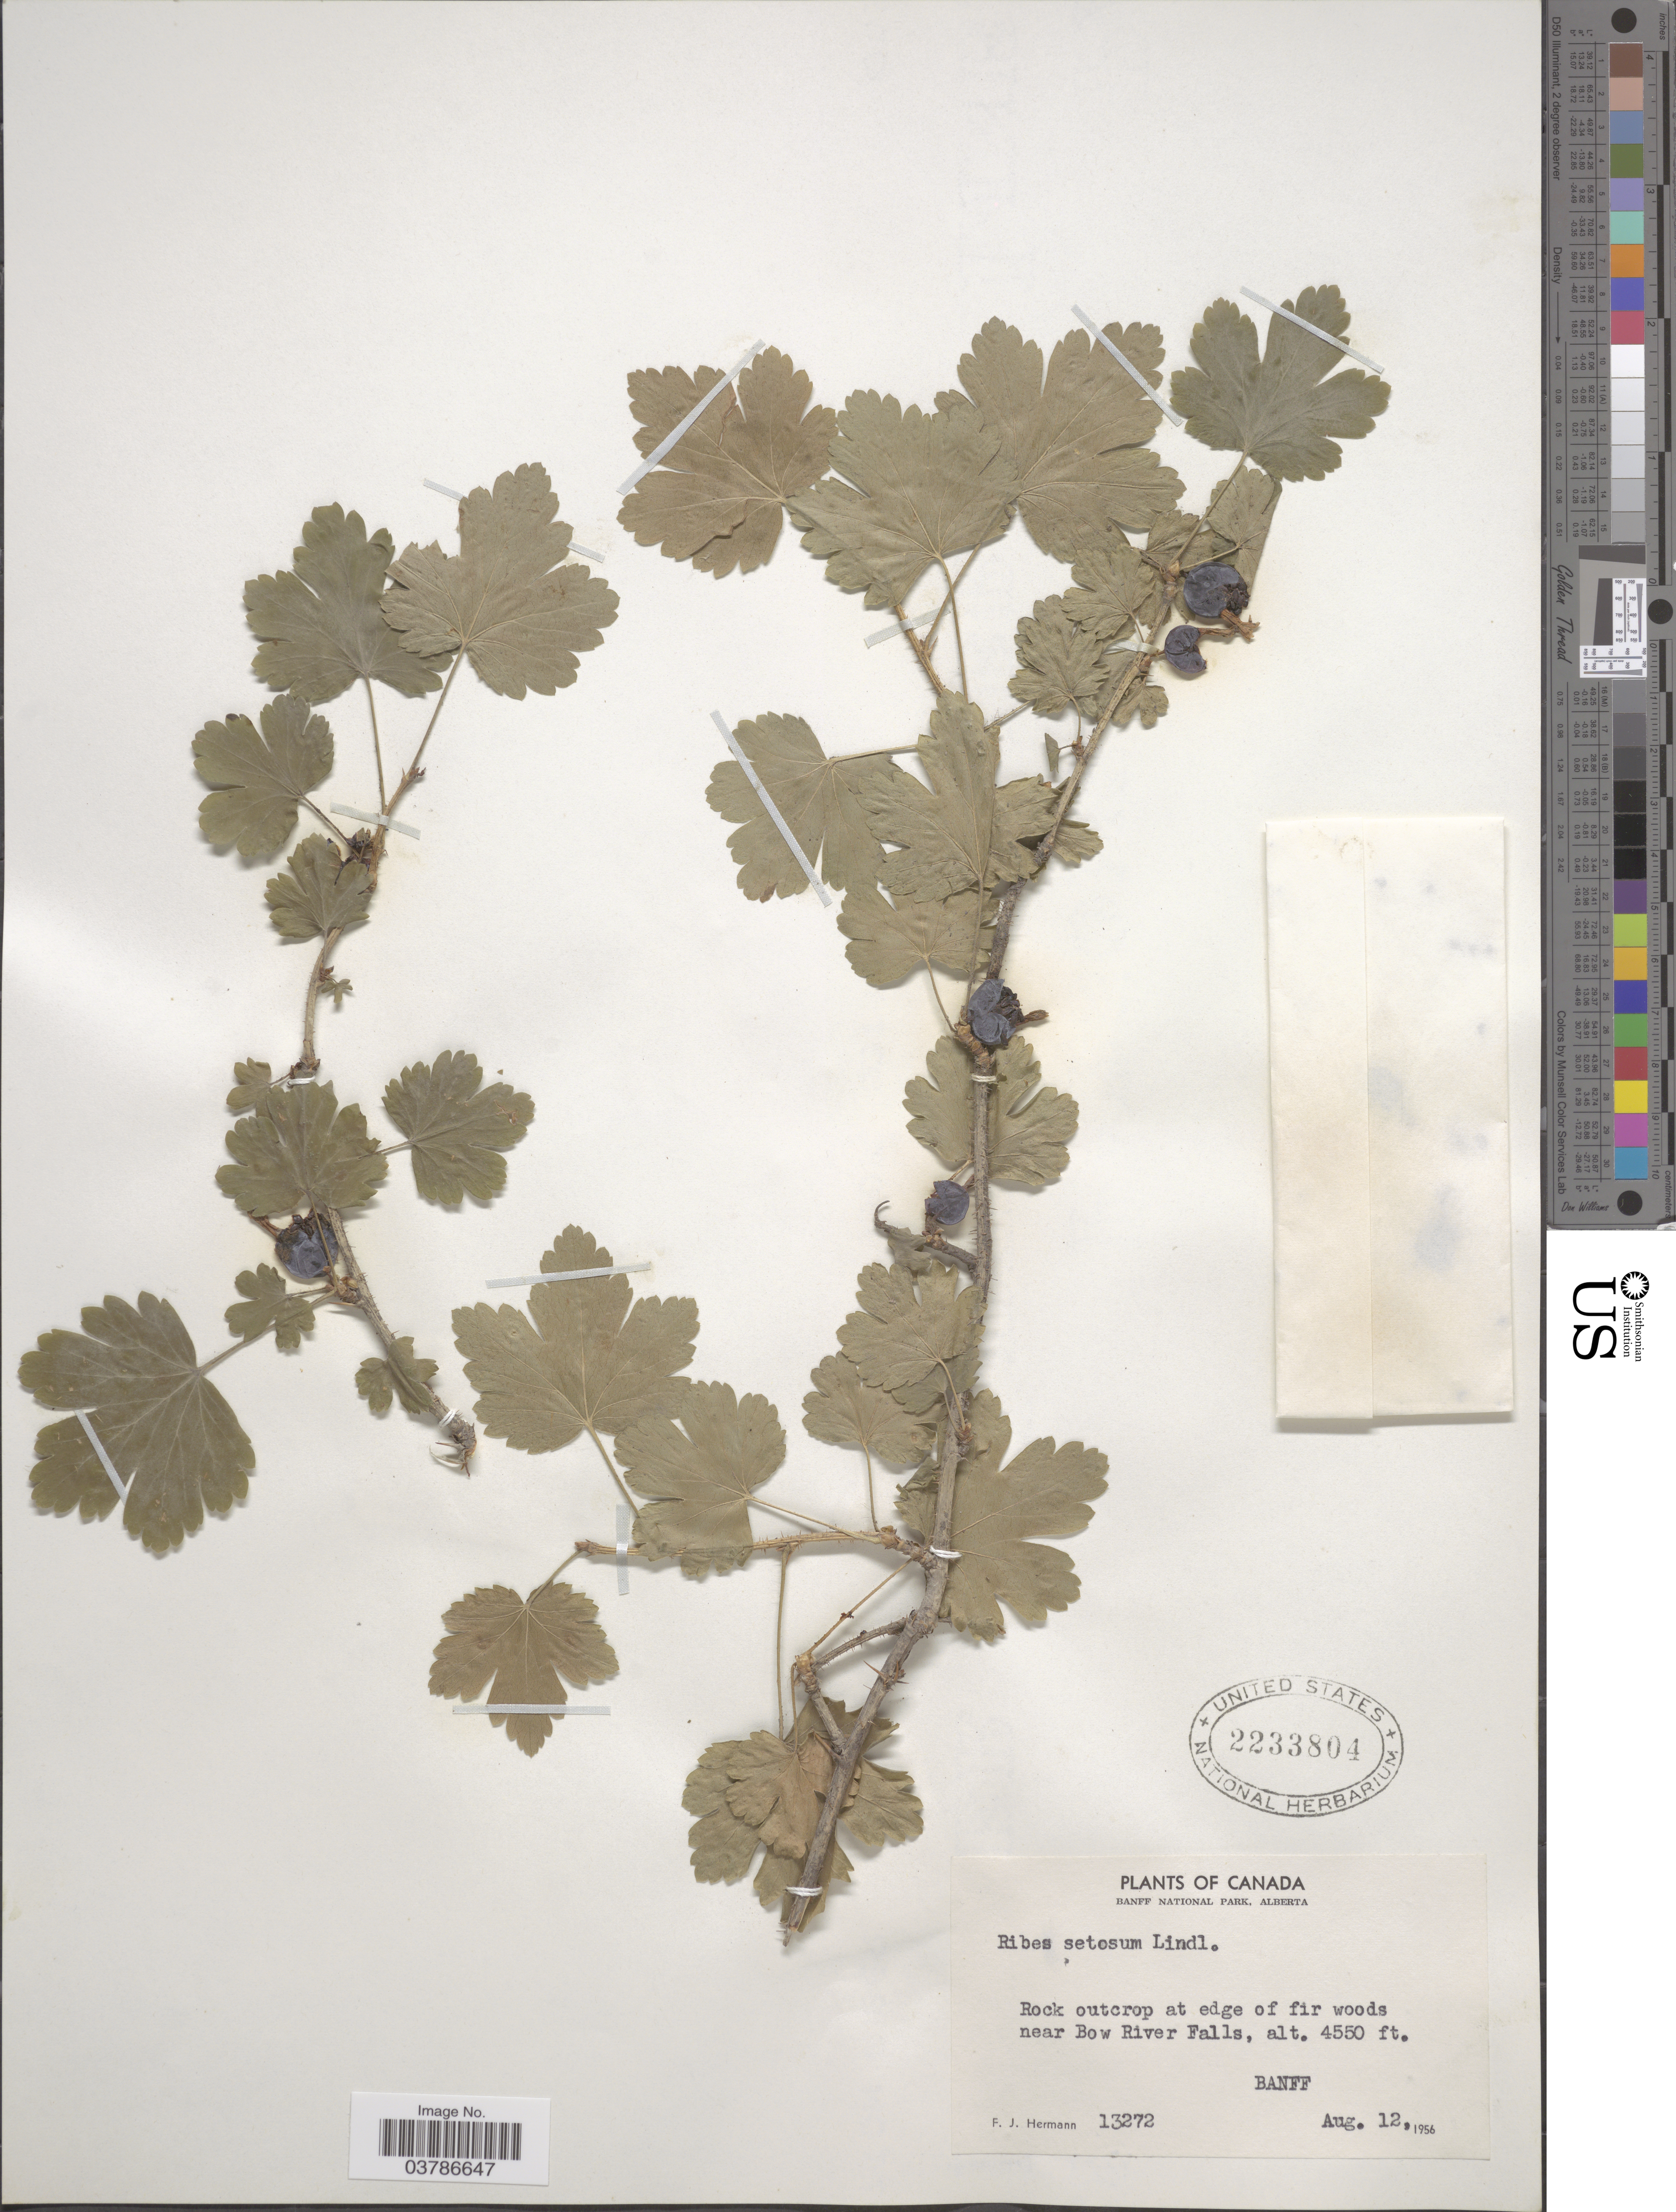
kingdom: Plantae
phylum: Tracheophyta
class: Magnoliopsida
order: Saxifragales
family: Grossulariaceae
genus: Ribes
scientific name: Ribes oxyacanthoides var. setosum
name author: (Lindl.) Dorn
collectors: F. J. Hermann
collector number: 13272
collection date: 1956-08-12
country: Canada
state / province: Alberta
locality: Banff National Park, Rock outcrop at edge of fir woods near Bow River Falls, Banff.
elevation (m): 1387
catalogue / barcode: US 2233804